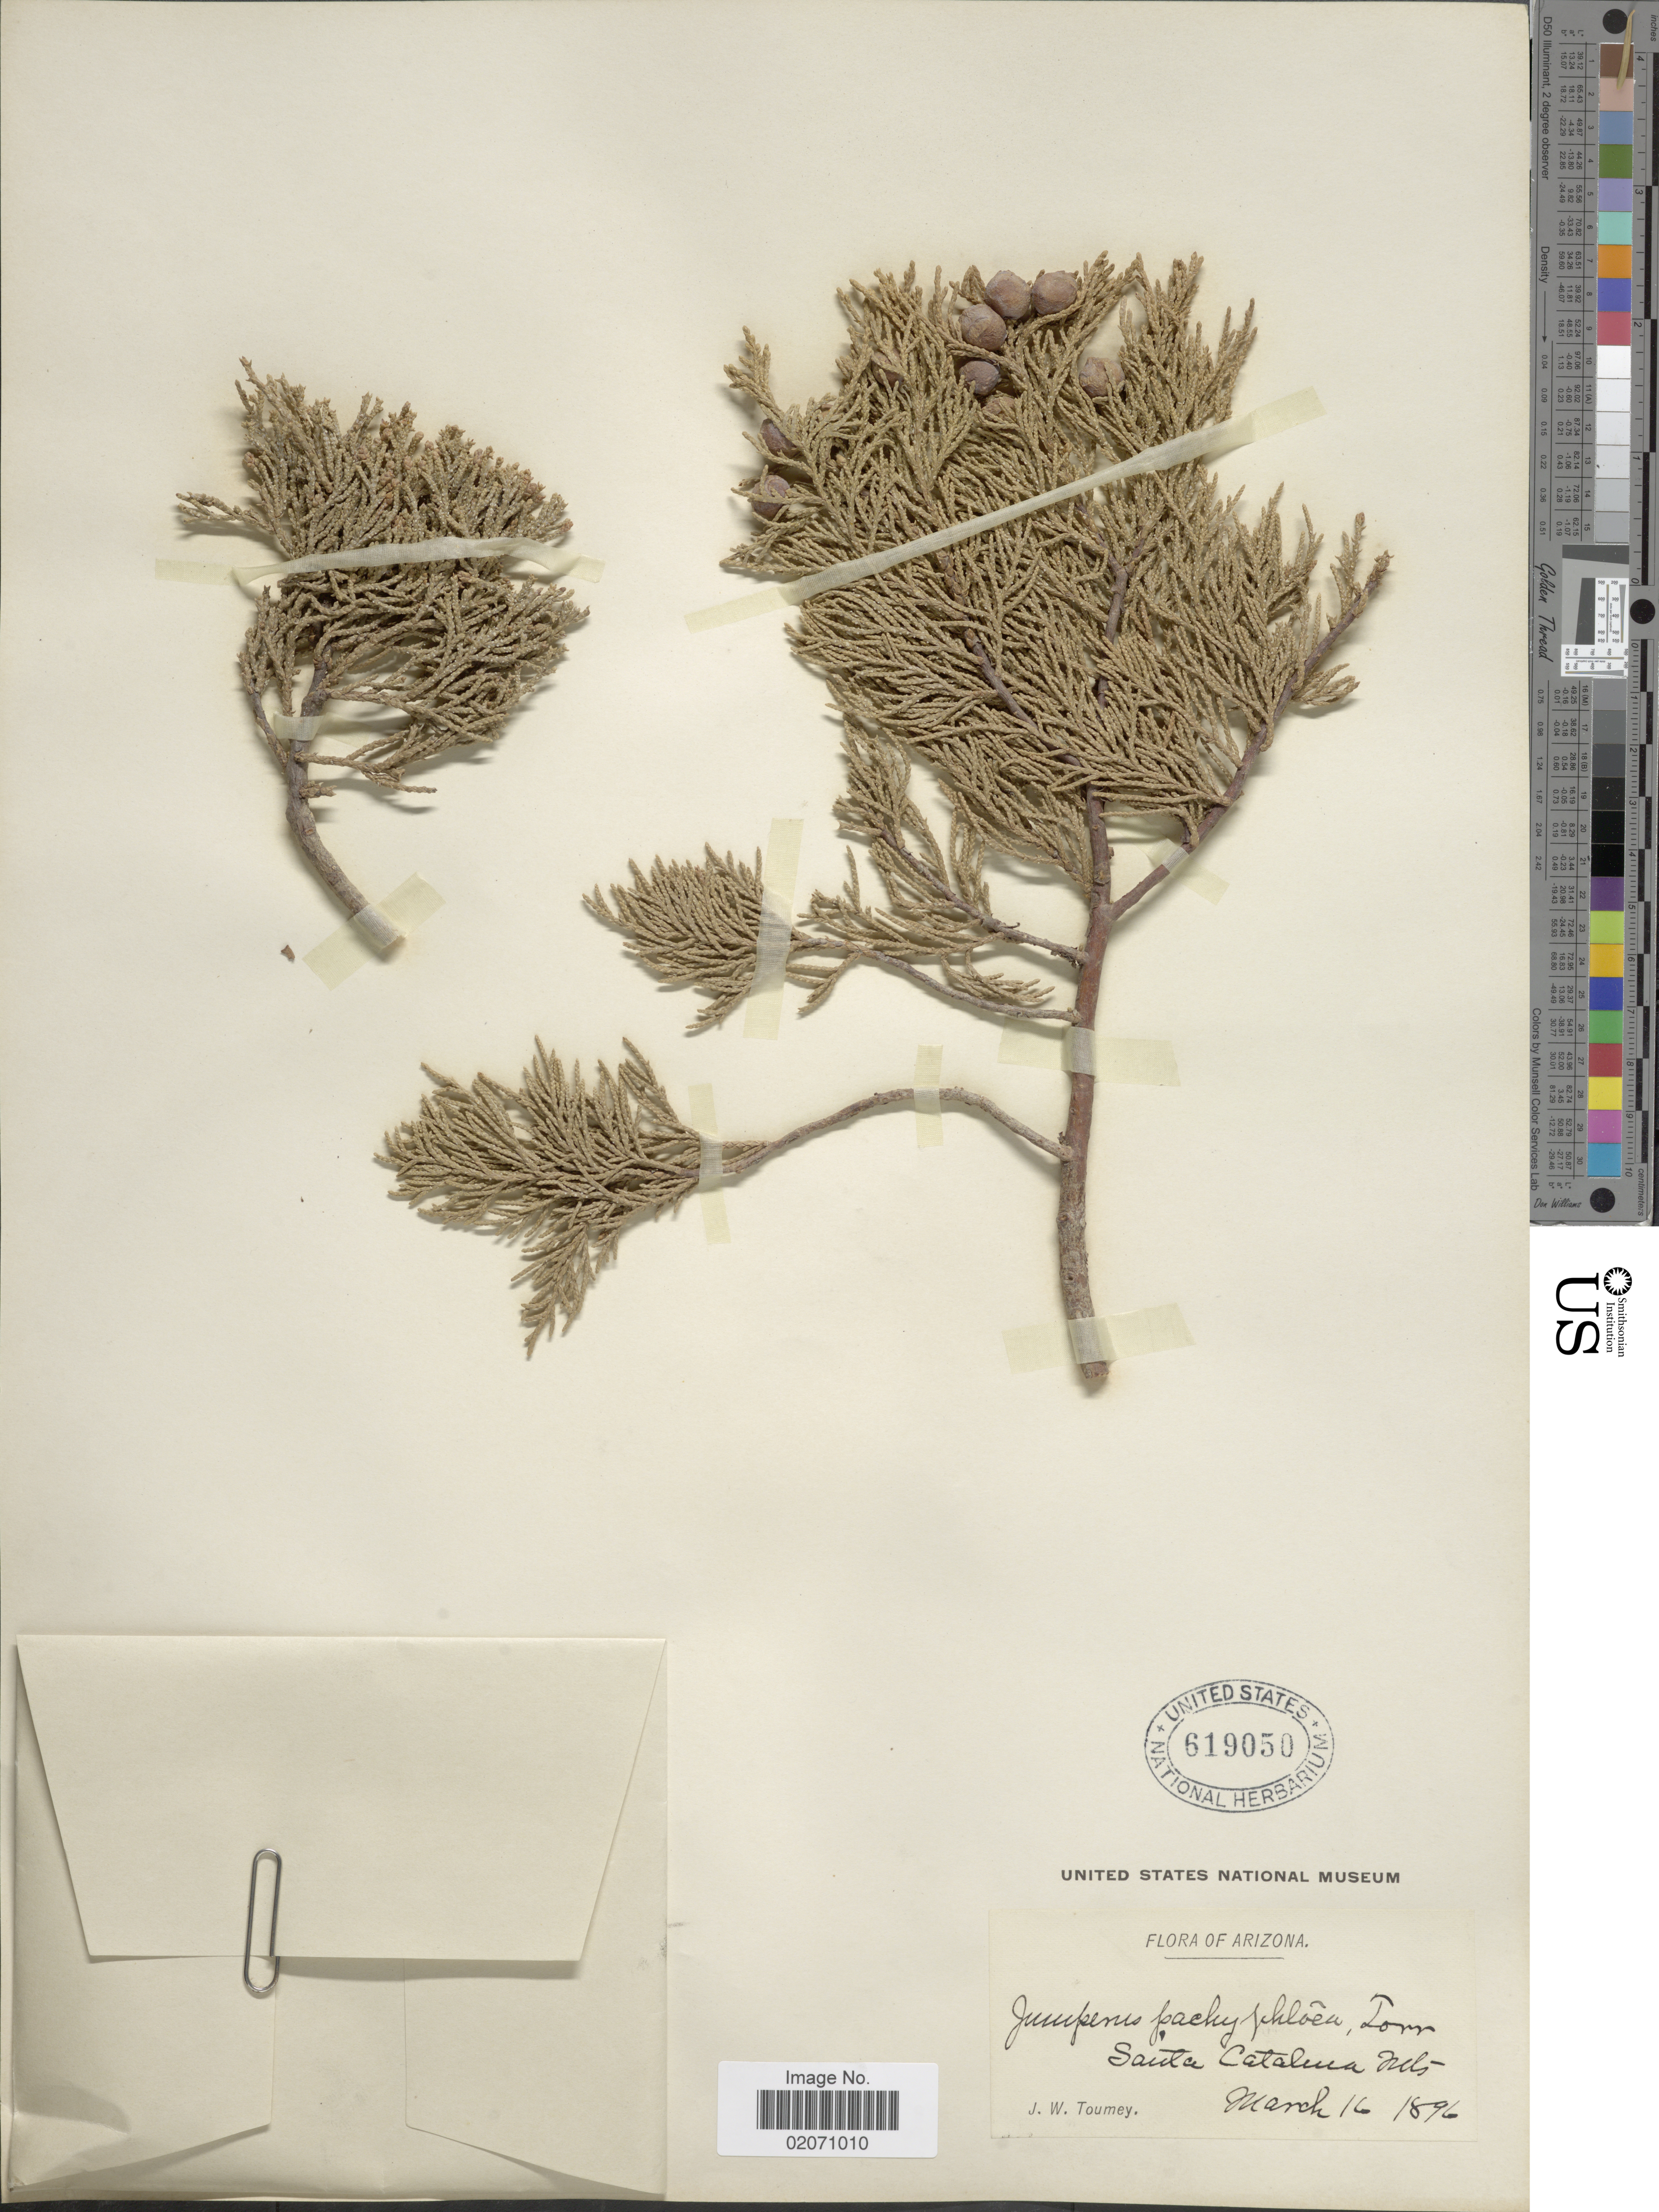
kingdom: Plantae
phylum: Tracheophyta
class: Pinopsida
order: Pinales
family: Cupressaceae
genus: Juniperus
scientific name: Juniperus deppeana var. pachyphlaea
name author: (Torr.) Martínez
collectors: J. W. Toumey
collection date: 1896-03-16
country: United States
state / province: Arizona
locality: Santa Catalina Mts.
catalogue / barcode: US 619050